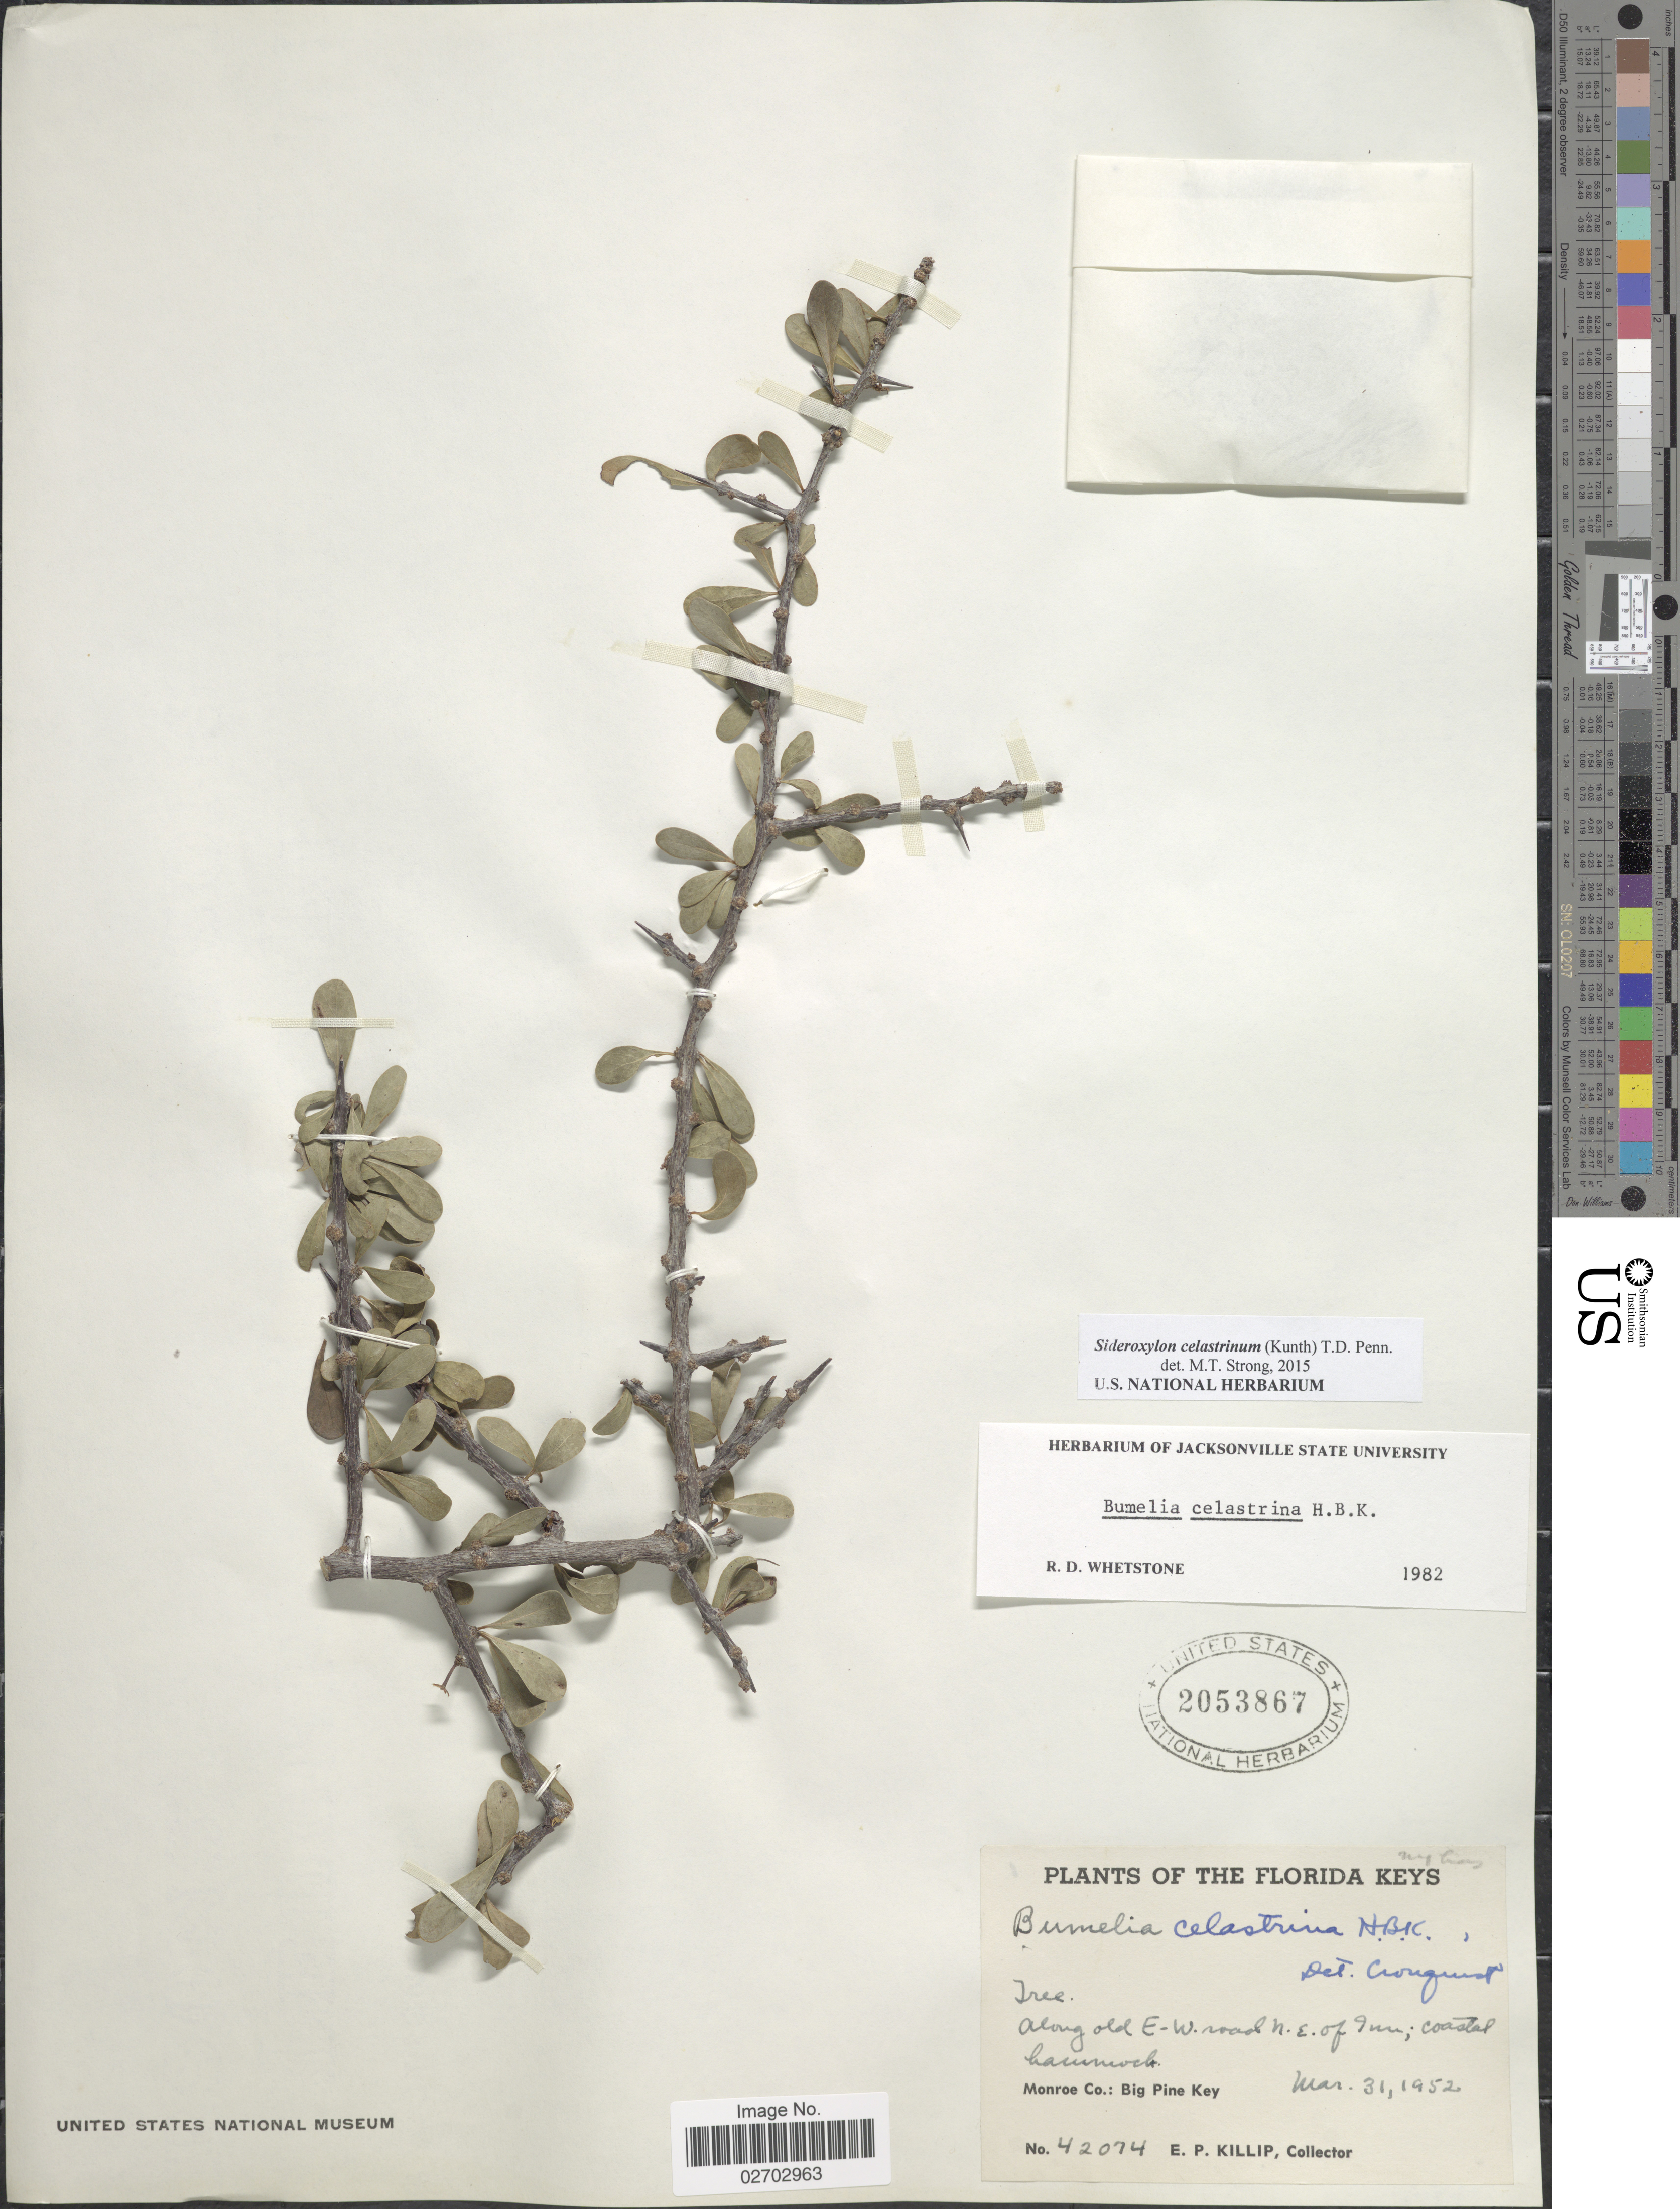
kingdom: Plantae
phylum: Tracheophyta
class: Magnoliopsida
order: Ericales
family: Sapotaceae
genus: Sideroxylon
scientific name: Sideroxylon celastrinum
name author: (Kunth) T.D. Penn.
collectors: E. P. Killip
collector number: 42074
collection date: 1952-03-31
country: United States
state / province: Florida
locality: Florida Keys. Along old E-W. road N.E.of Inn; coastal hammock. Monroe Co.: Big Pine Key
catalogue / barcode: US 2053867